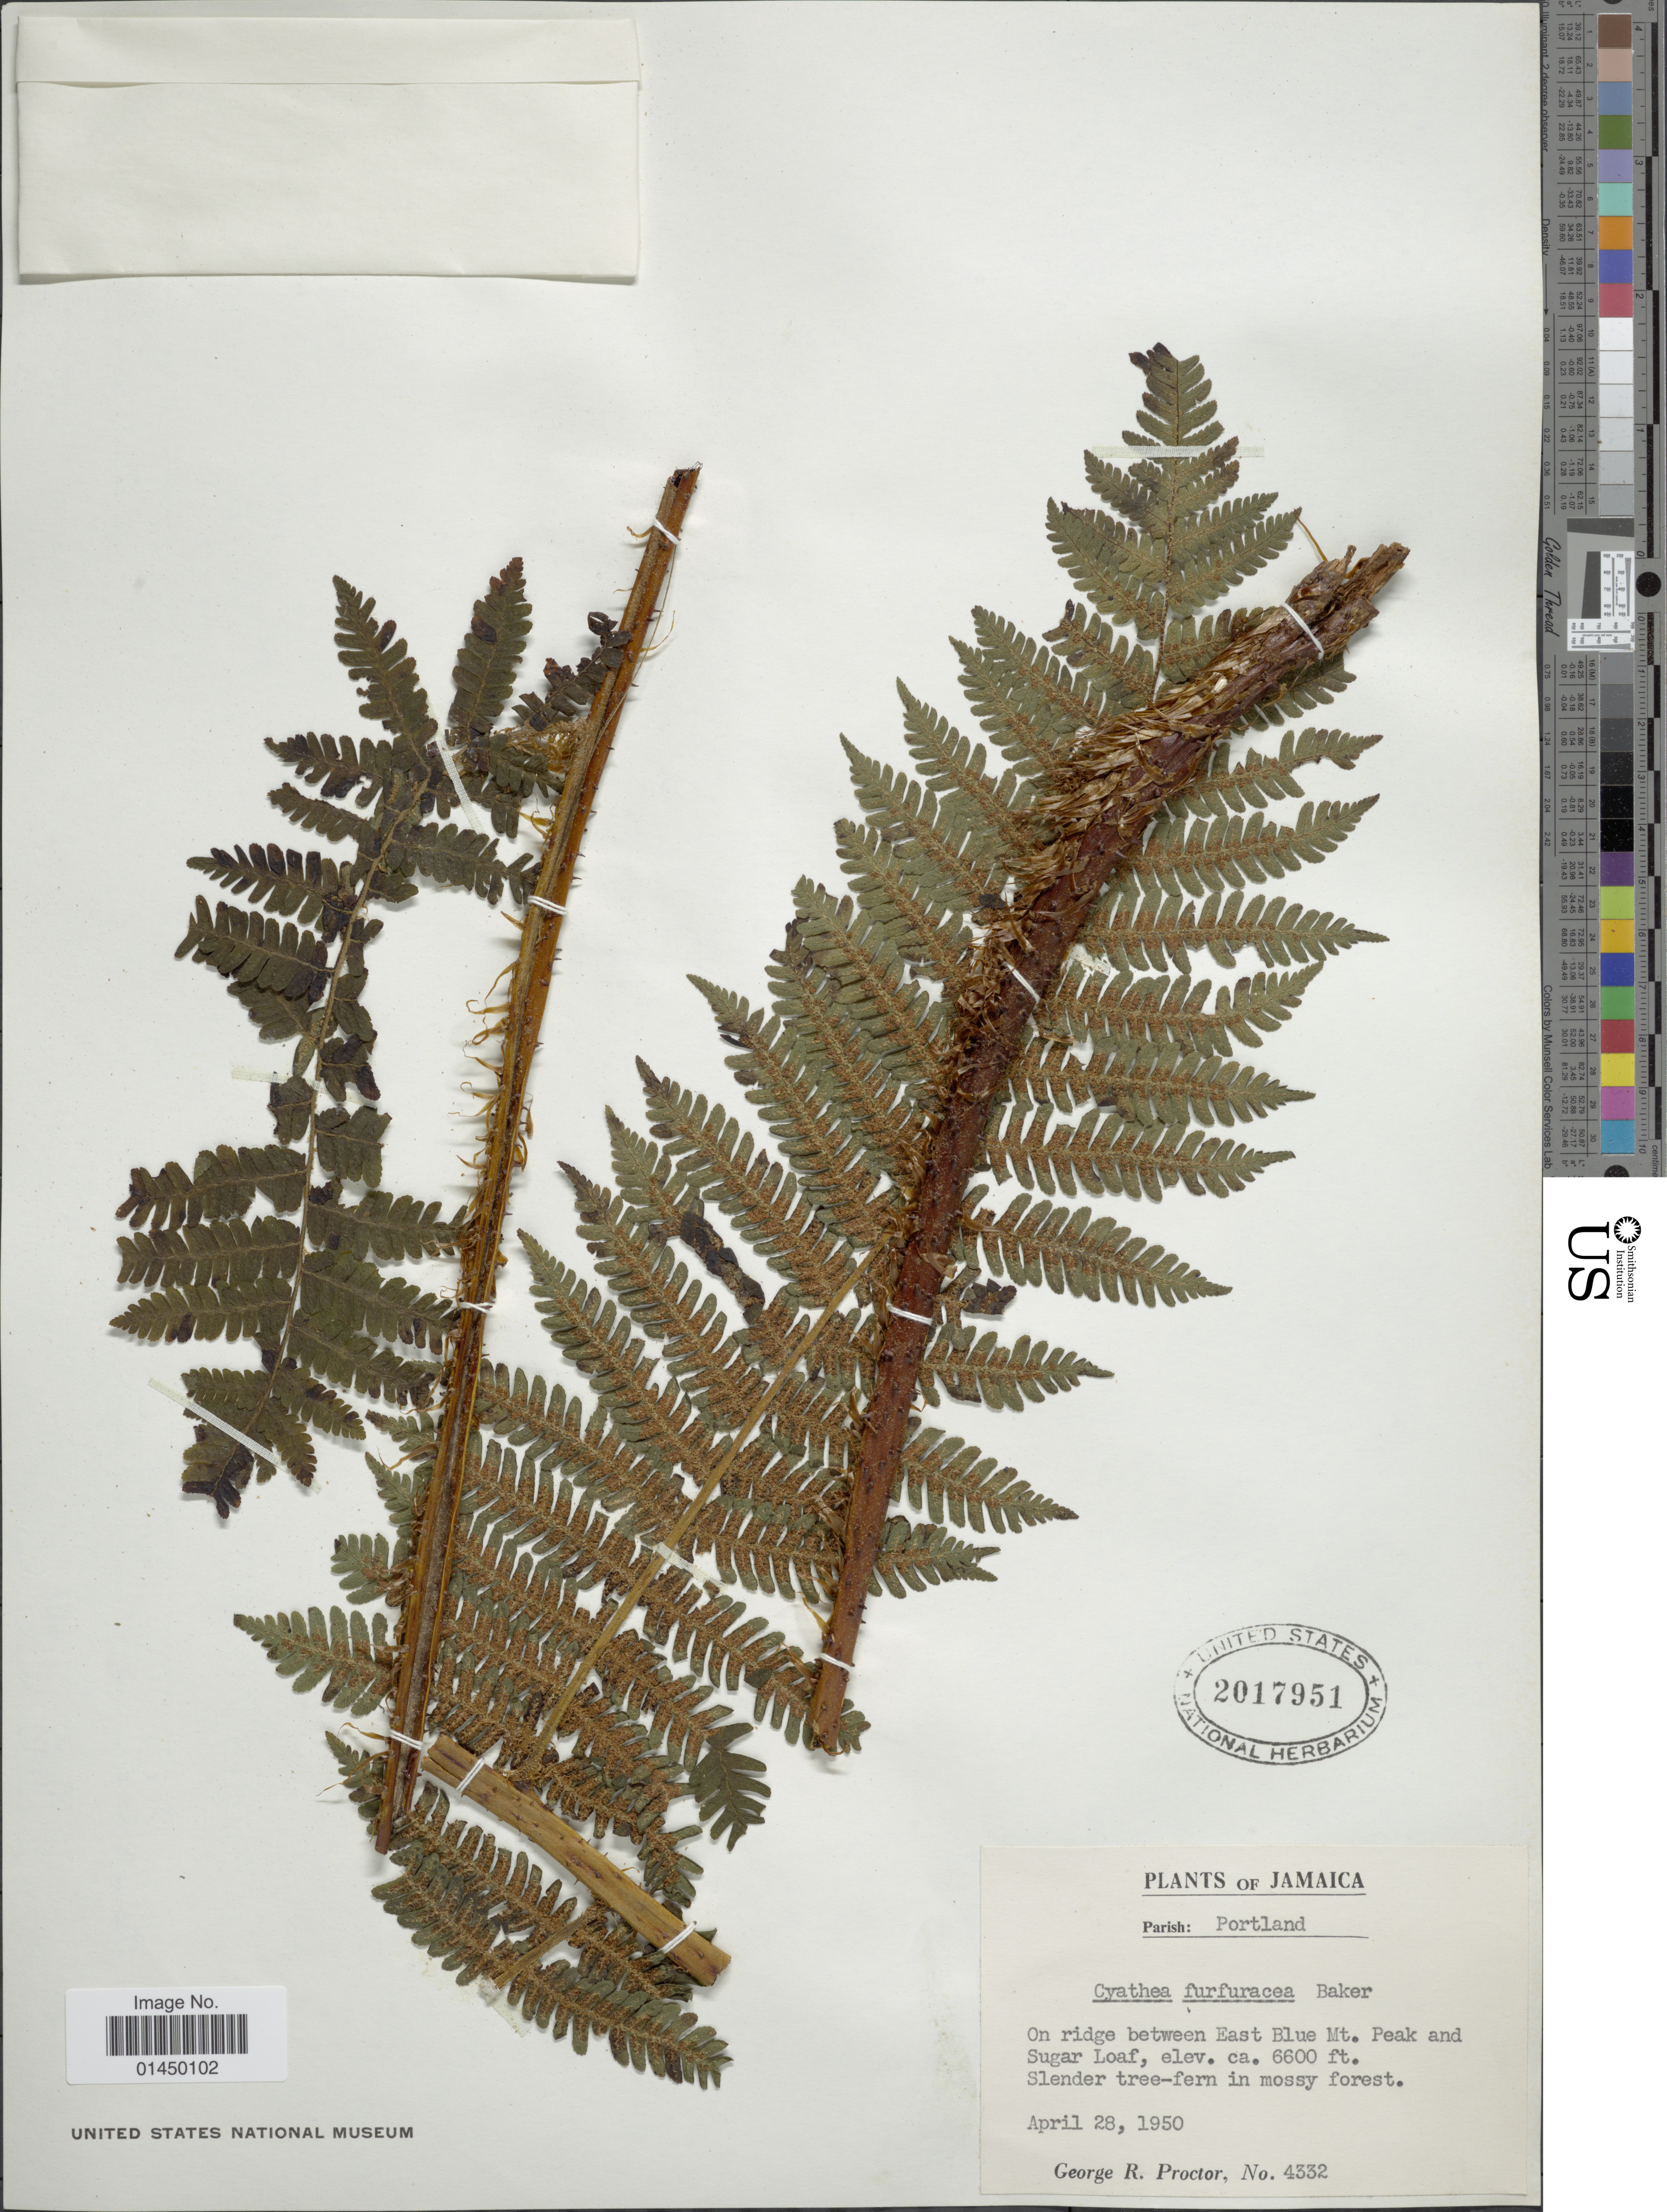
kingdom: Plantae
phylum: Tracheophyta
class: Polypodiopsida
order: Cyatheales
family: Cyatheaceae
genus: Cyathea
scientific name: Cyathea furfuracea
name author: Christ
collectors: G. R. Proctor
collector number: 4332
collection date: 1950-04-28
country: Jamaica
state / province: Portland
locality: Parish: Portland, On ridge between East Blue Mt. Peak and Sugar Loaf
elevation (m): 2012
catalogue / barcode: US 2017951